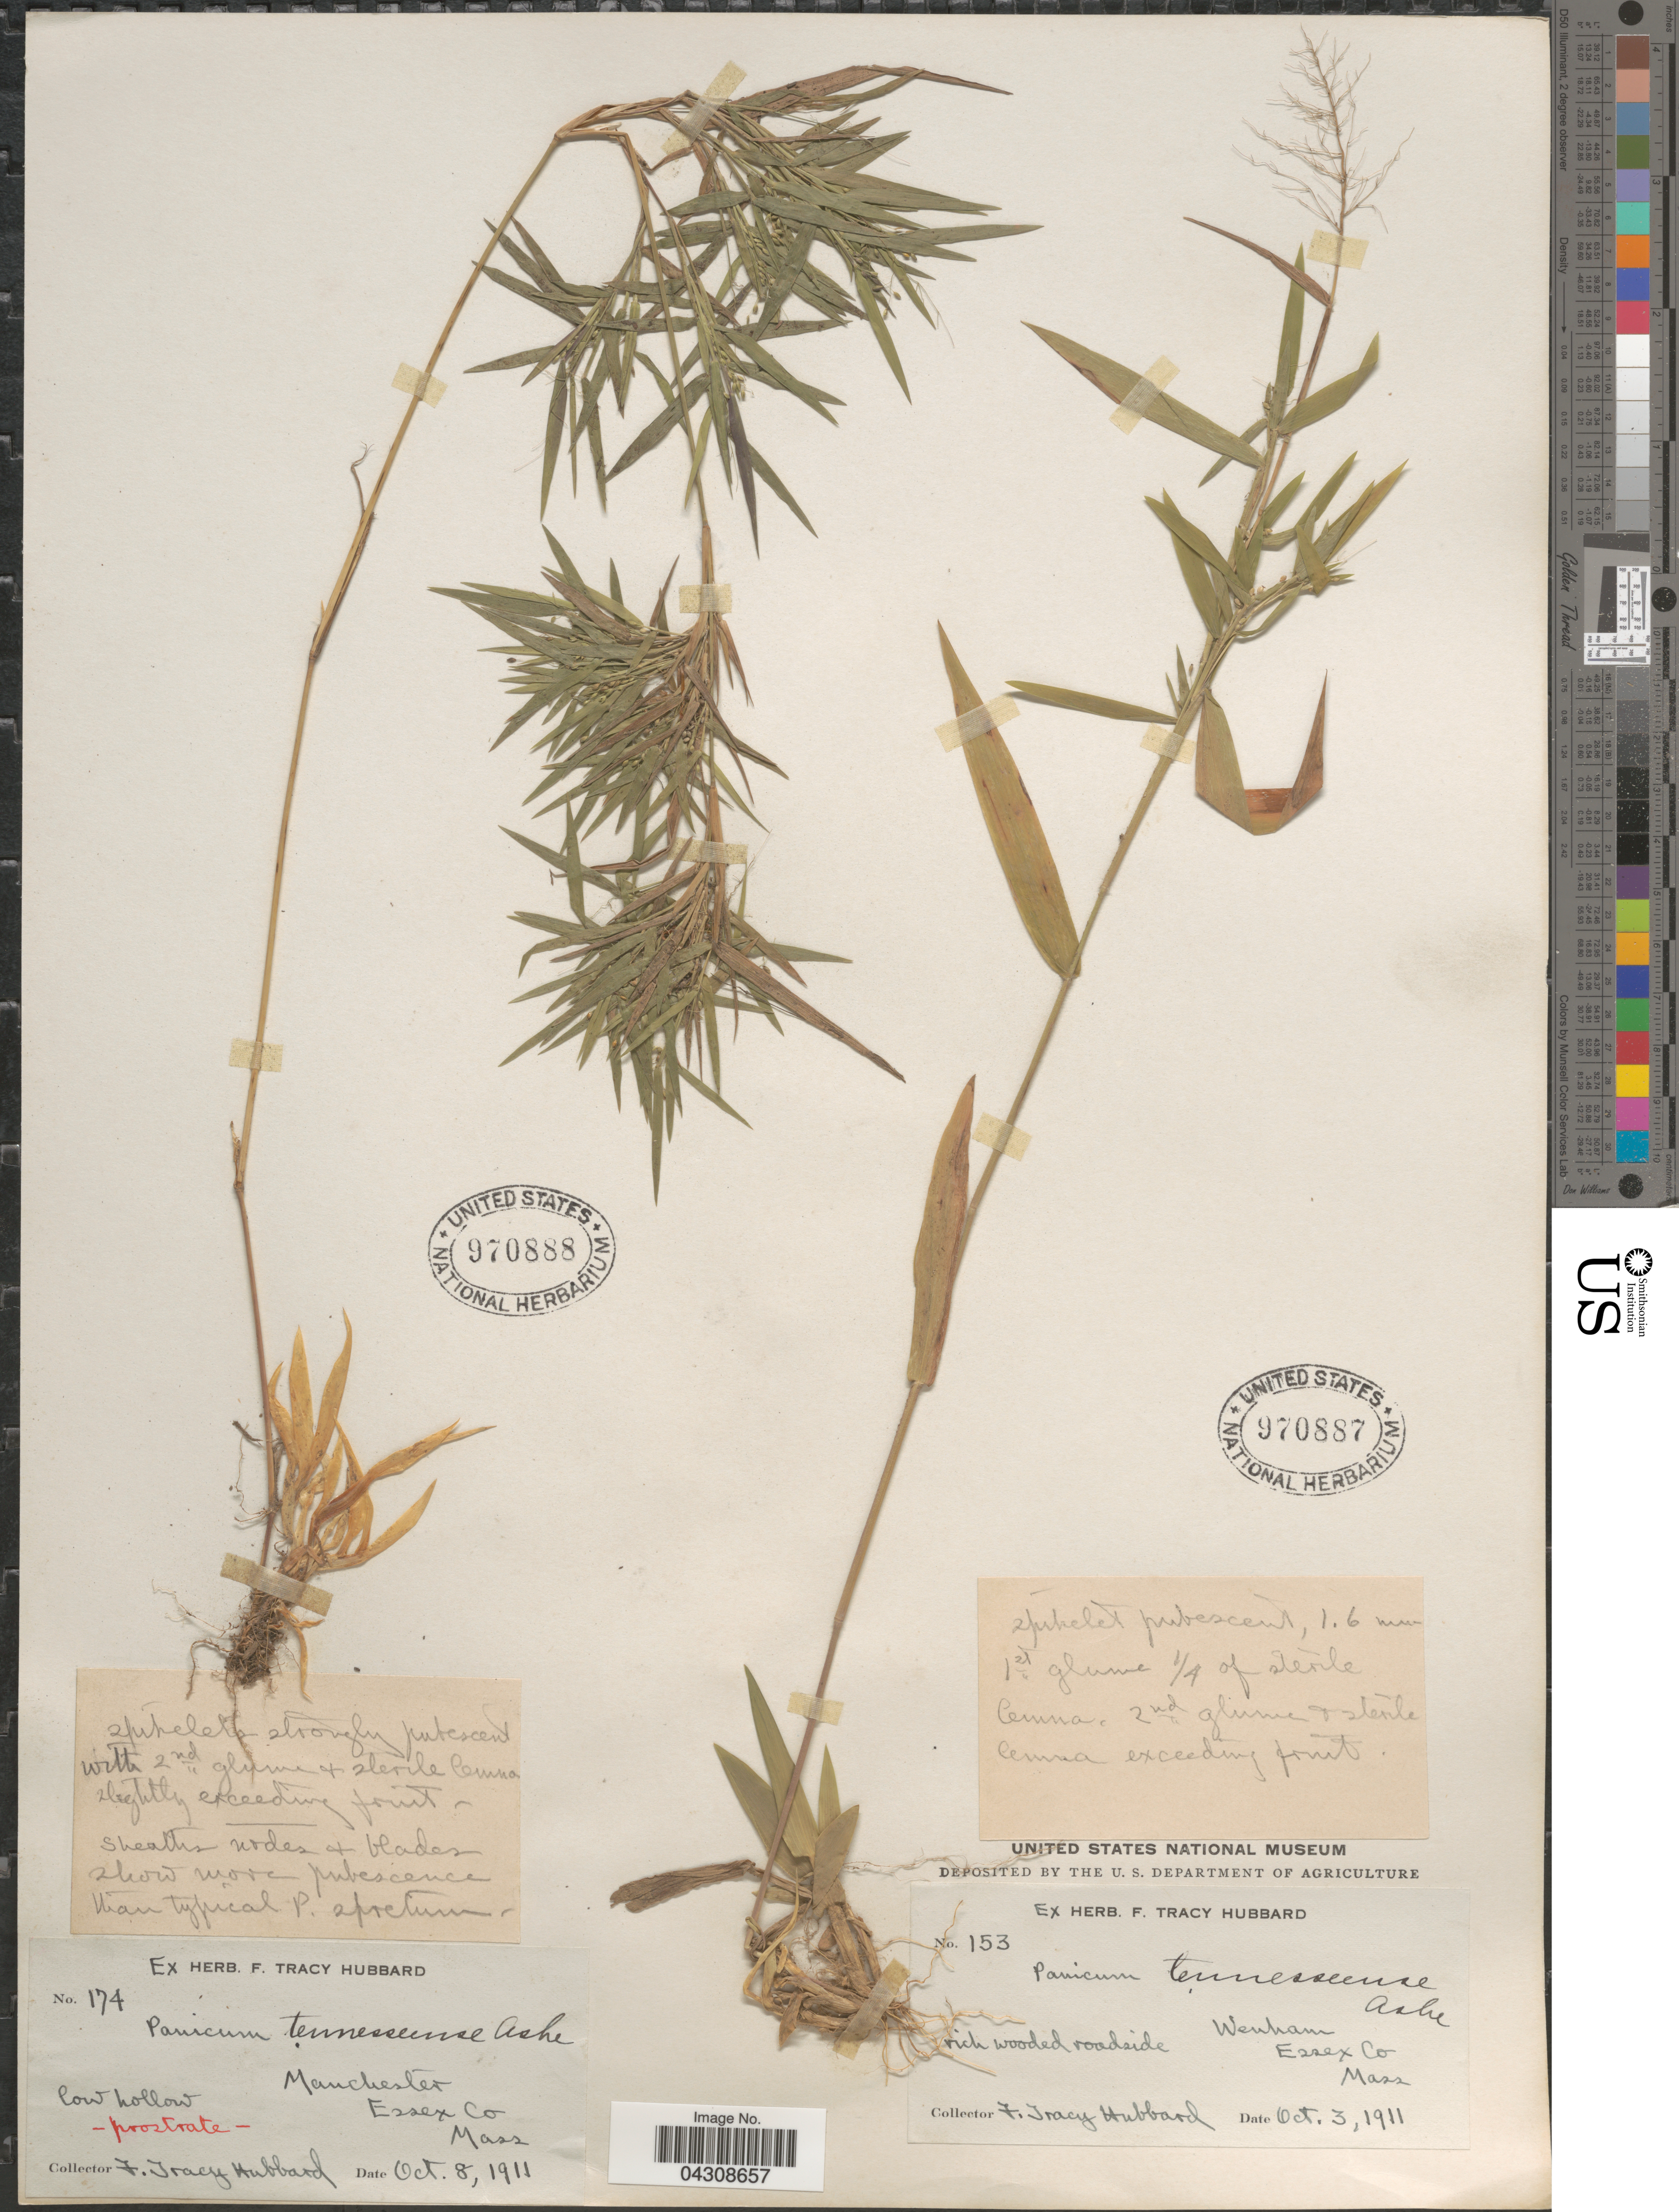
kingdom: Plantae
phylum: Tracheophyta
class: Liliopsida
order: Poales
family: Poaceae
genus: Dichanthelium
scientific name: Dichanthelium acuminatum var. acuminatum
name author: (Sw.) Gould & C.A. Clark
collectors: F. T. Hubbard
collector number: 174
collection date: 1911-10-08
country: United States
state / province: Massachusetts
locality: Manchester. Essex Co.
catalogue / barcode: US 970888